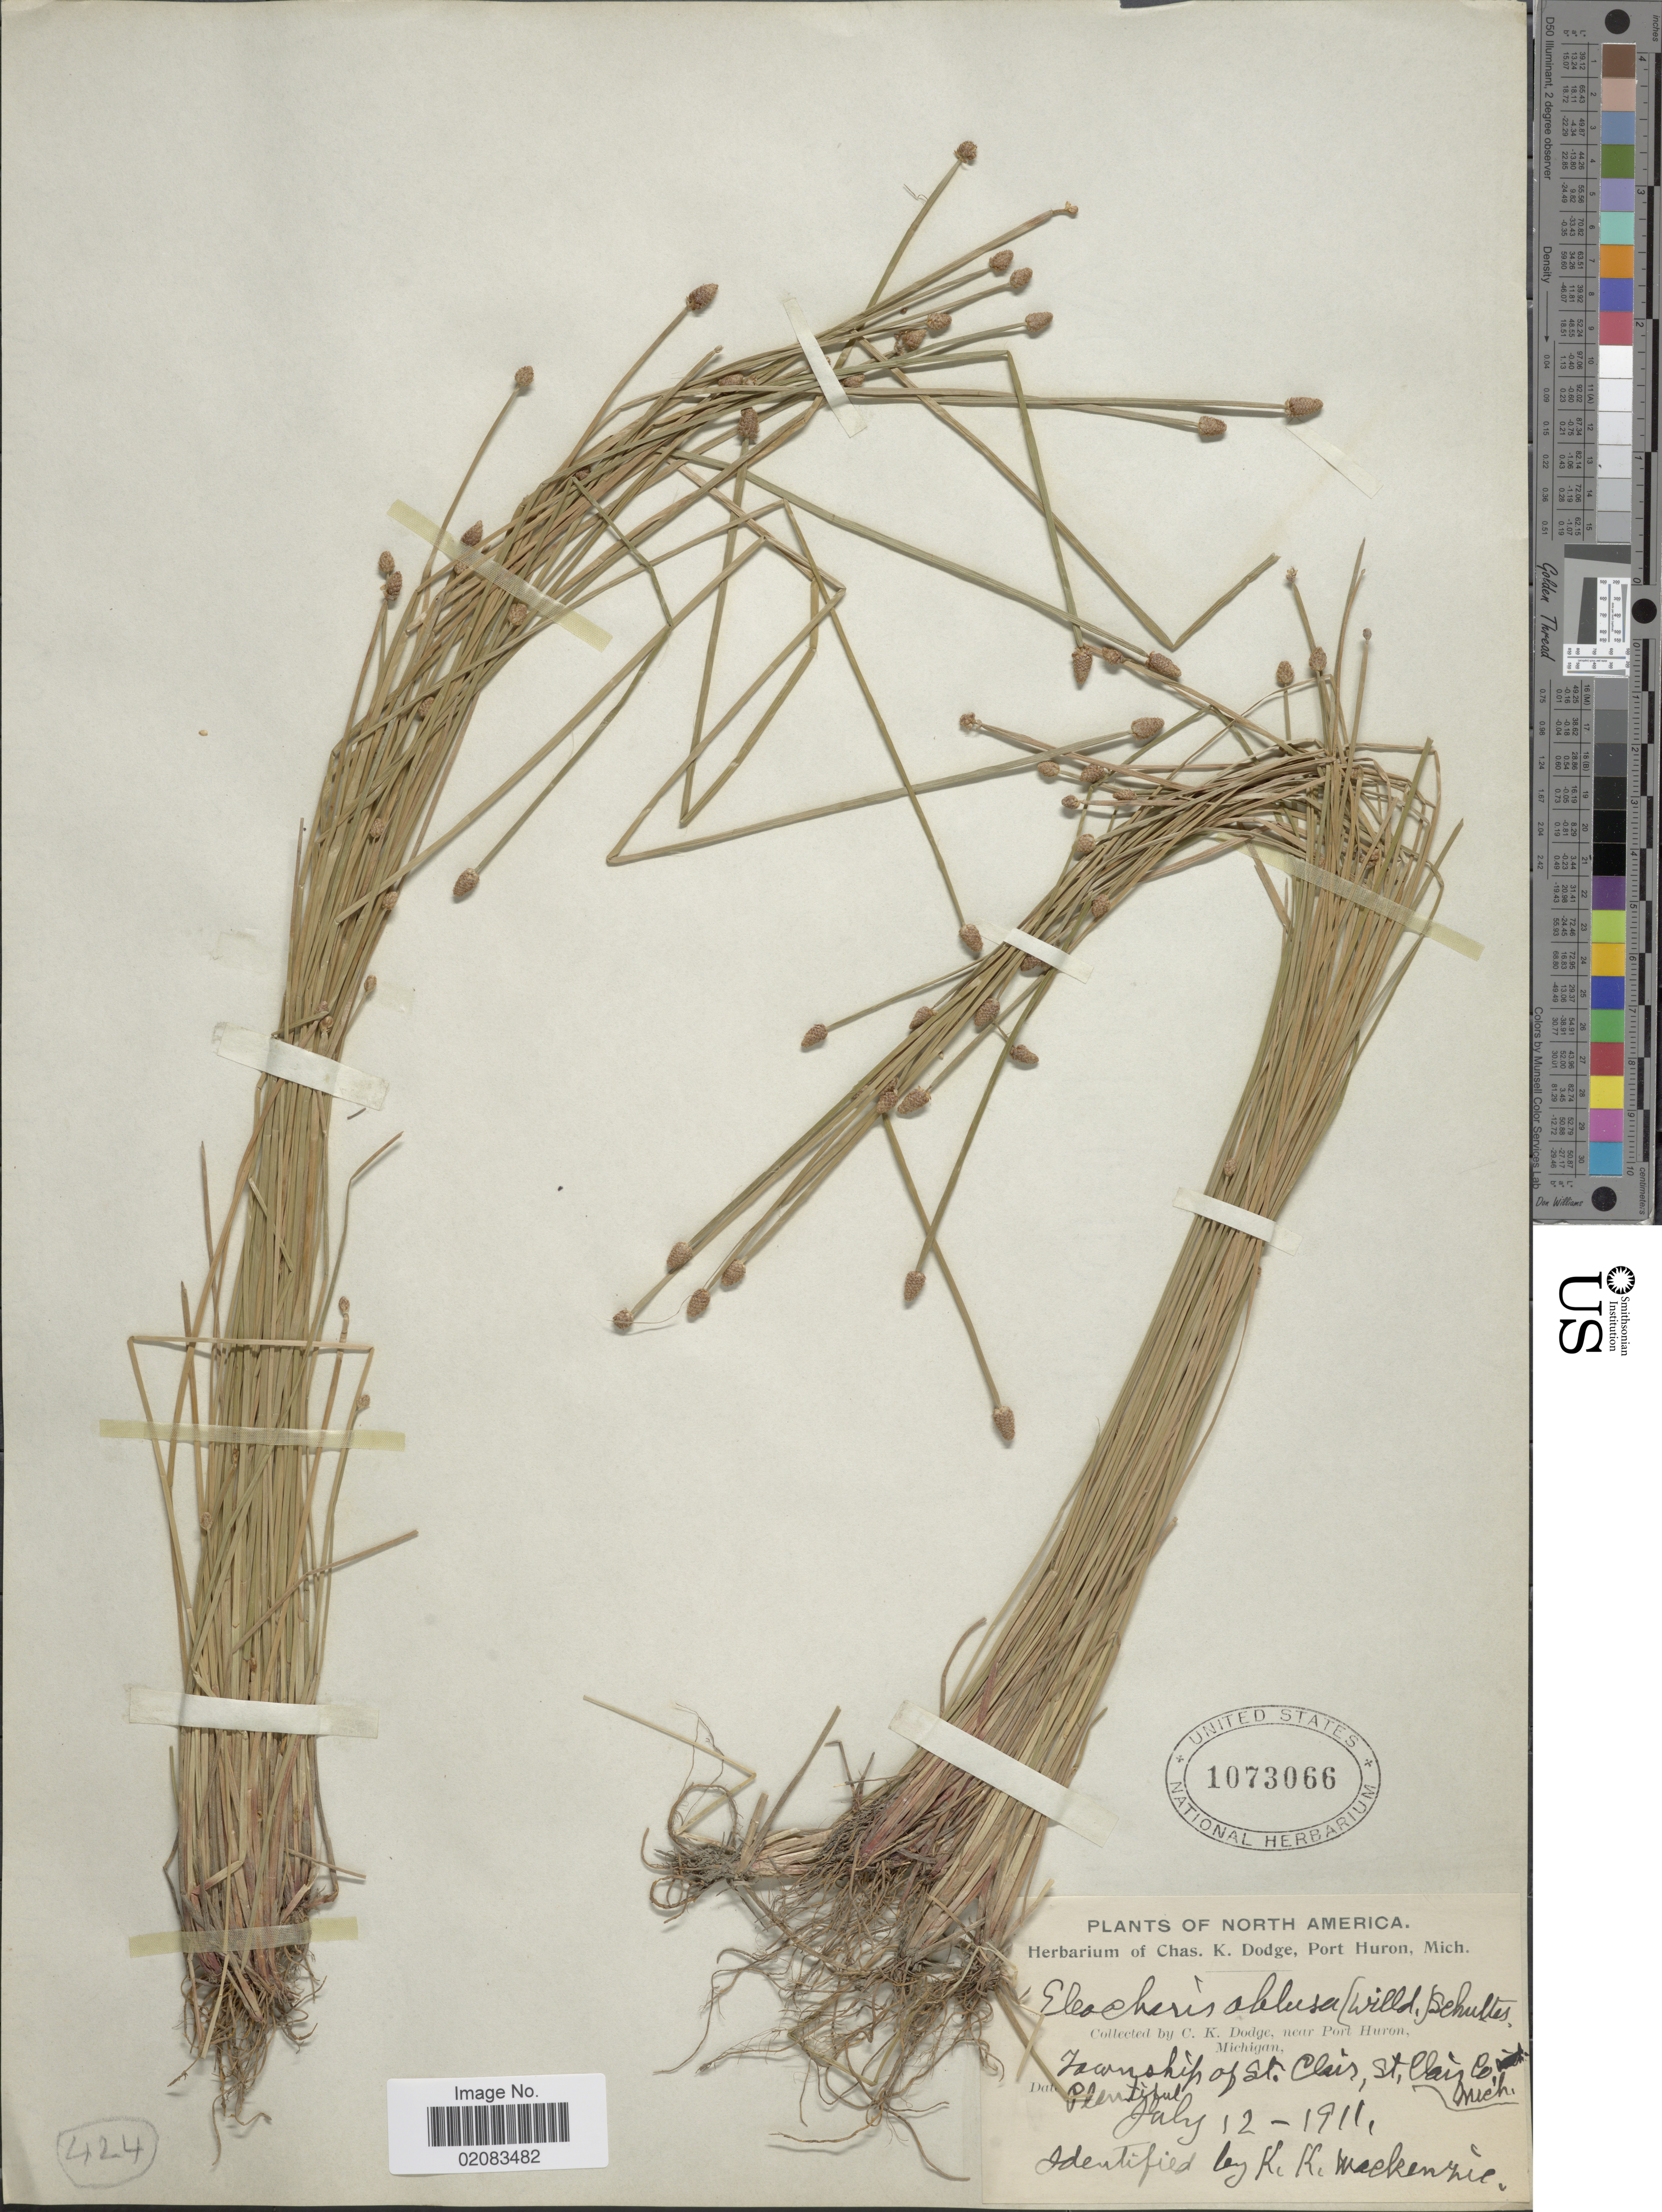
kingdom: Plantae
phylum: Tracheophyta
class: Liliopsida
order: Poales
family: Cyperaceae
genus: Eleocharis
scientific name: Eleocharis obtusa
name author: (Willd.) Schult.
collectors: C. Dodge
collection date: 1911-07-12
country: United States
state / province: Michigan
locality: Near Port Huron, Township of St Clair, St Clair Co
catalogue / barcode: US 1073066